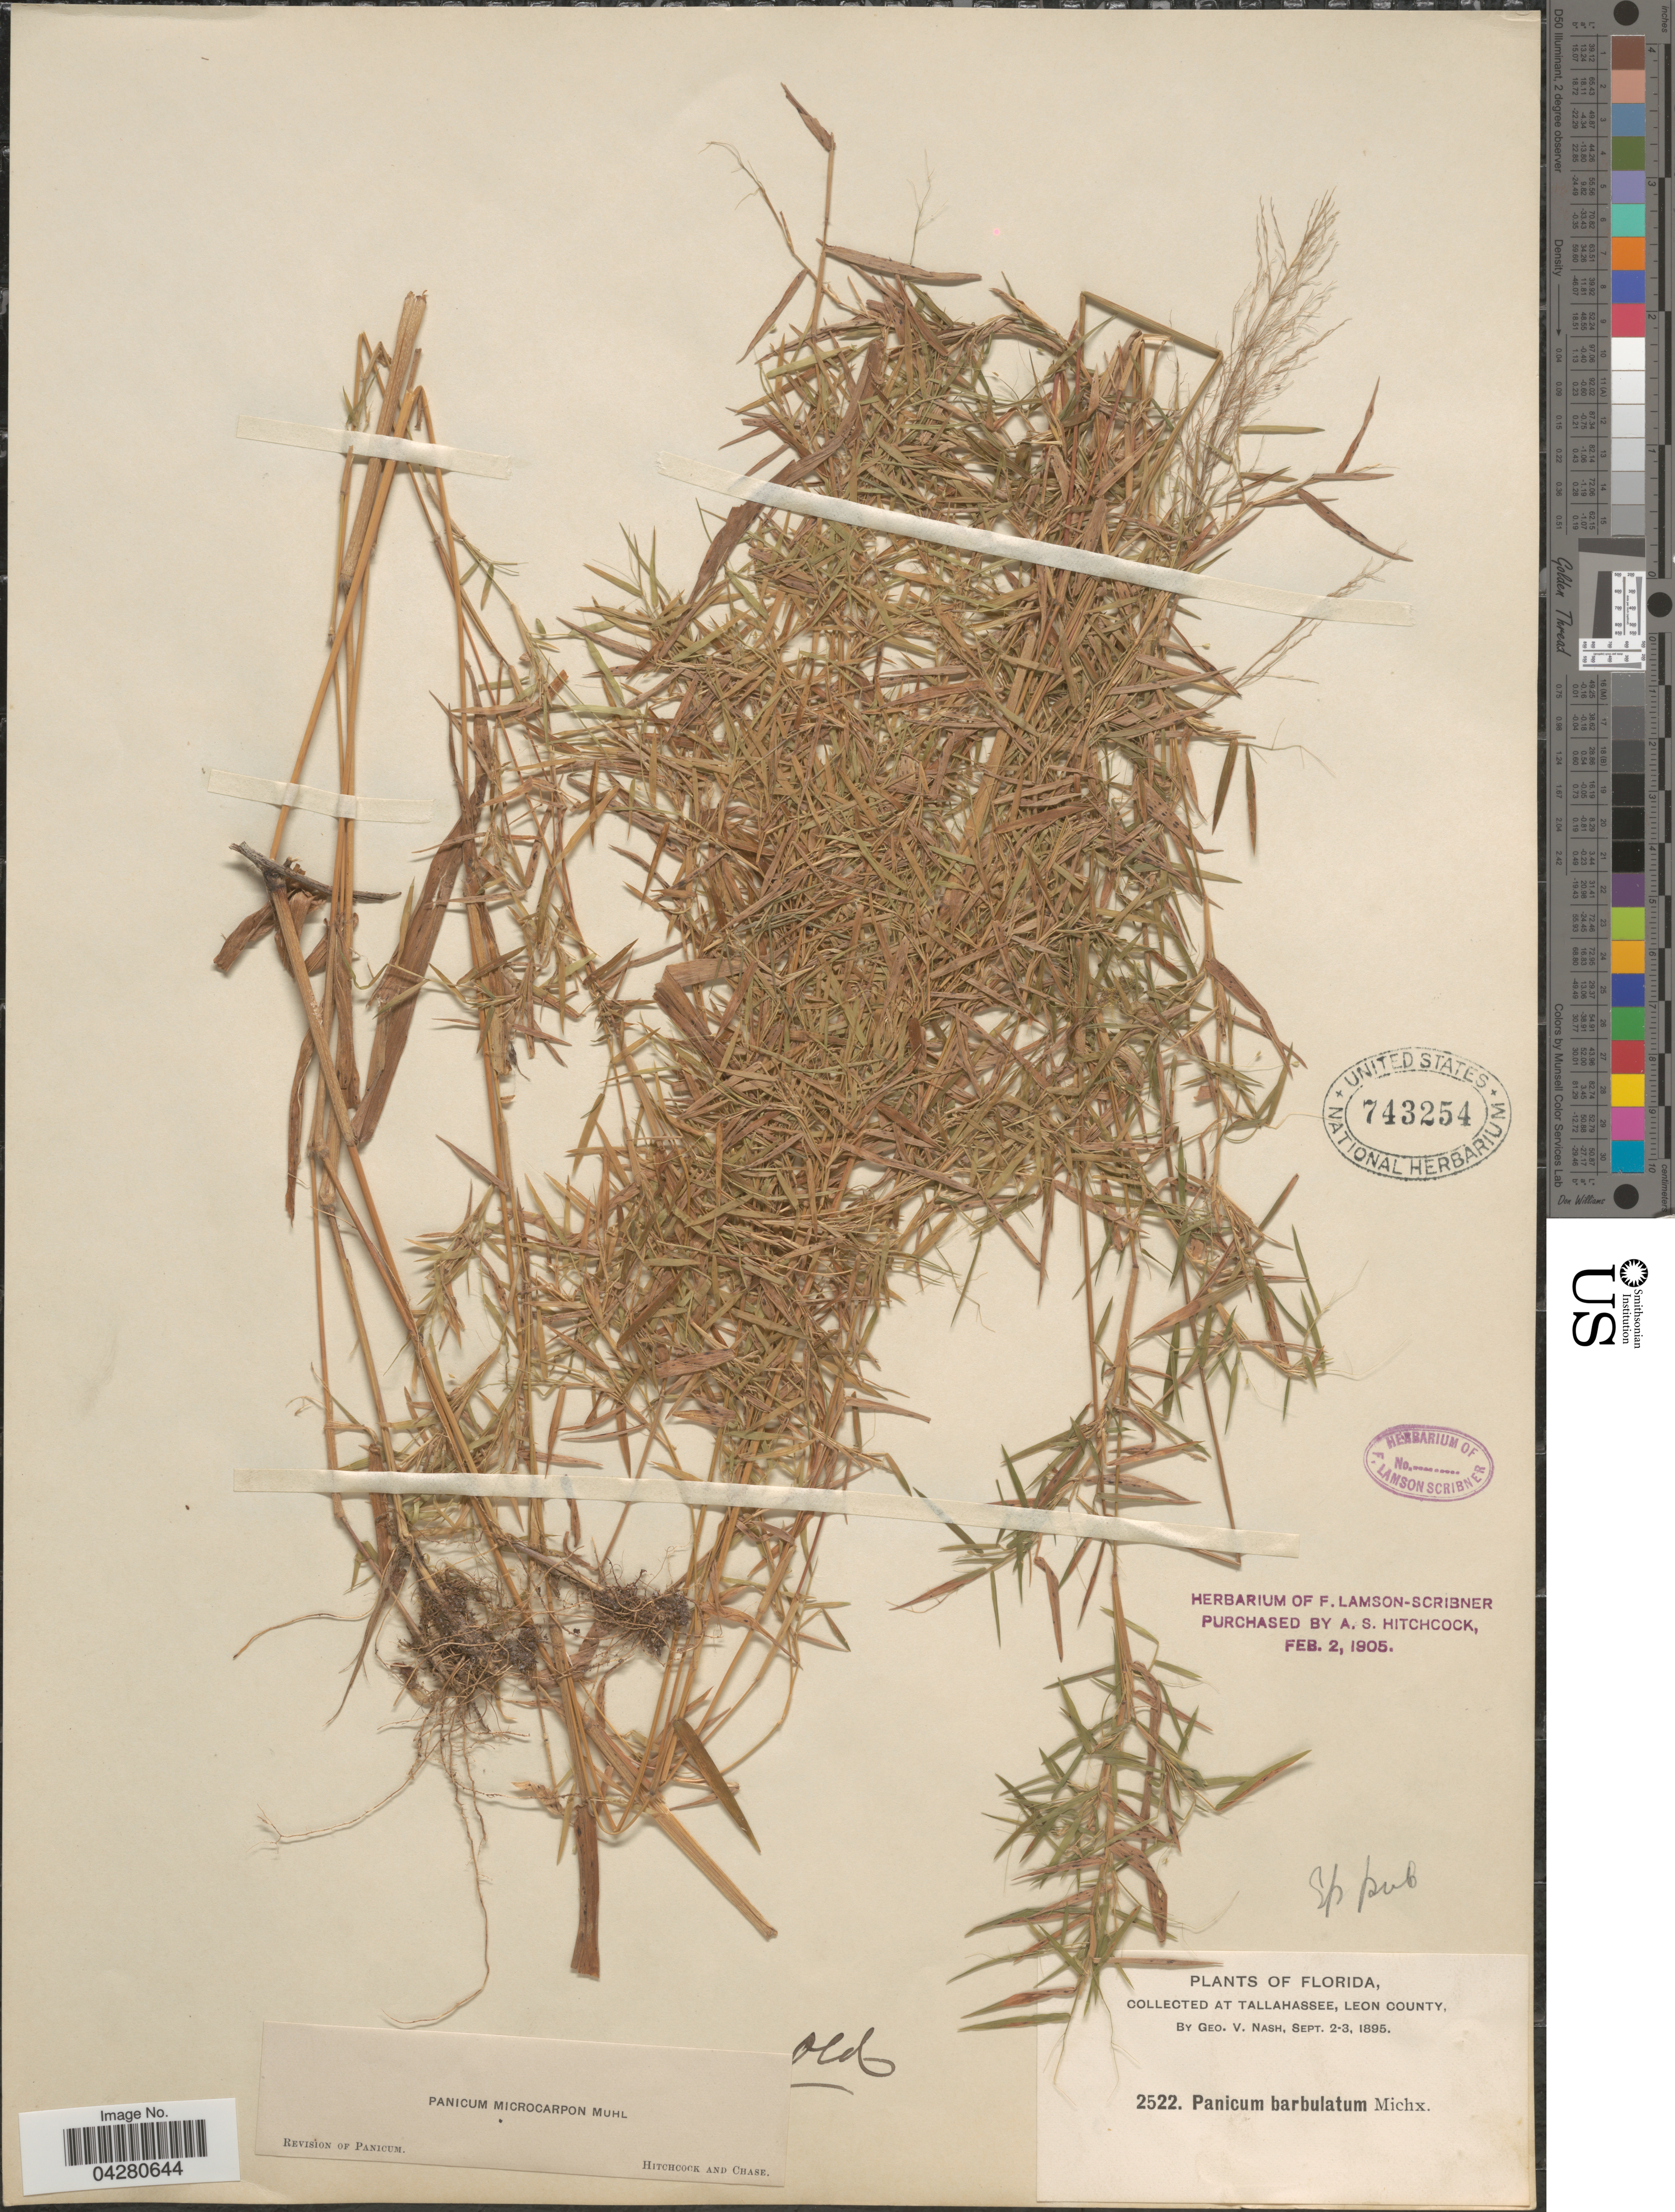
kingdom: Plantae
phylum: Tracheophyta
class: Liliopsida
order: Poales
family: Poaceae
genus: Dichanthelium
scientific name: Dichanthelium dichotomum var. dichotomum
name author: (L.) Gould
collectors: G. V. Nash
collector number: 2522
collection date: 1895-09-02/1895-09-03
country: United States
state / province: Florida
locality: At Tallahassee, Leon County.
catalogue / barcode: US 743254